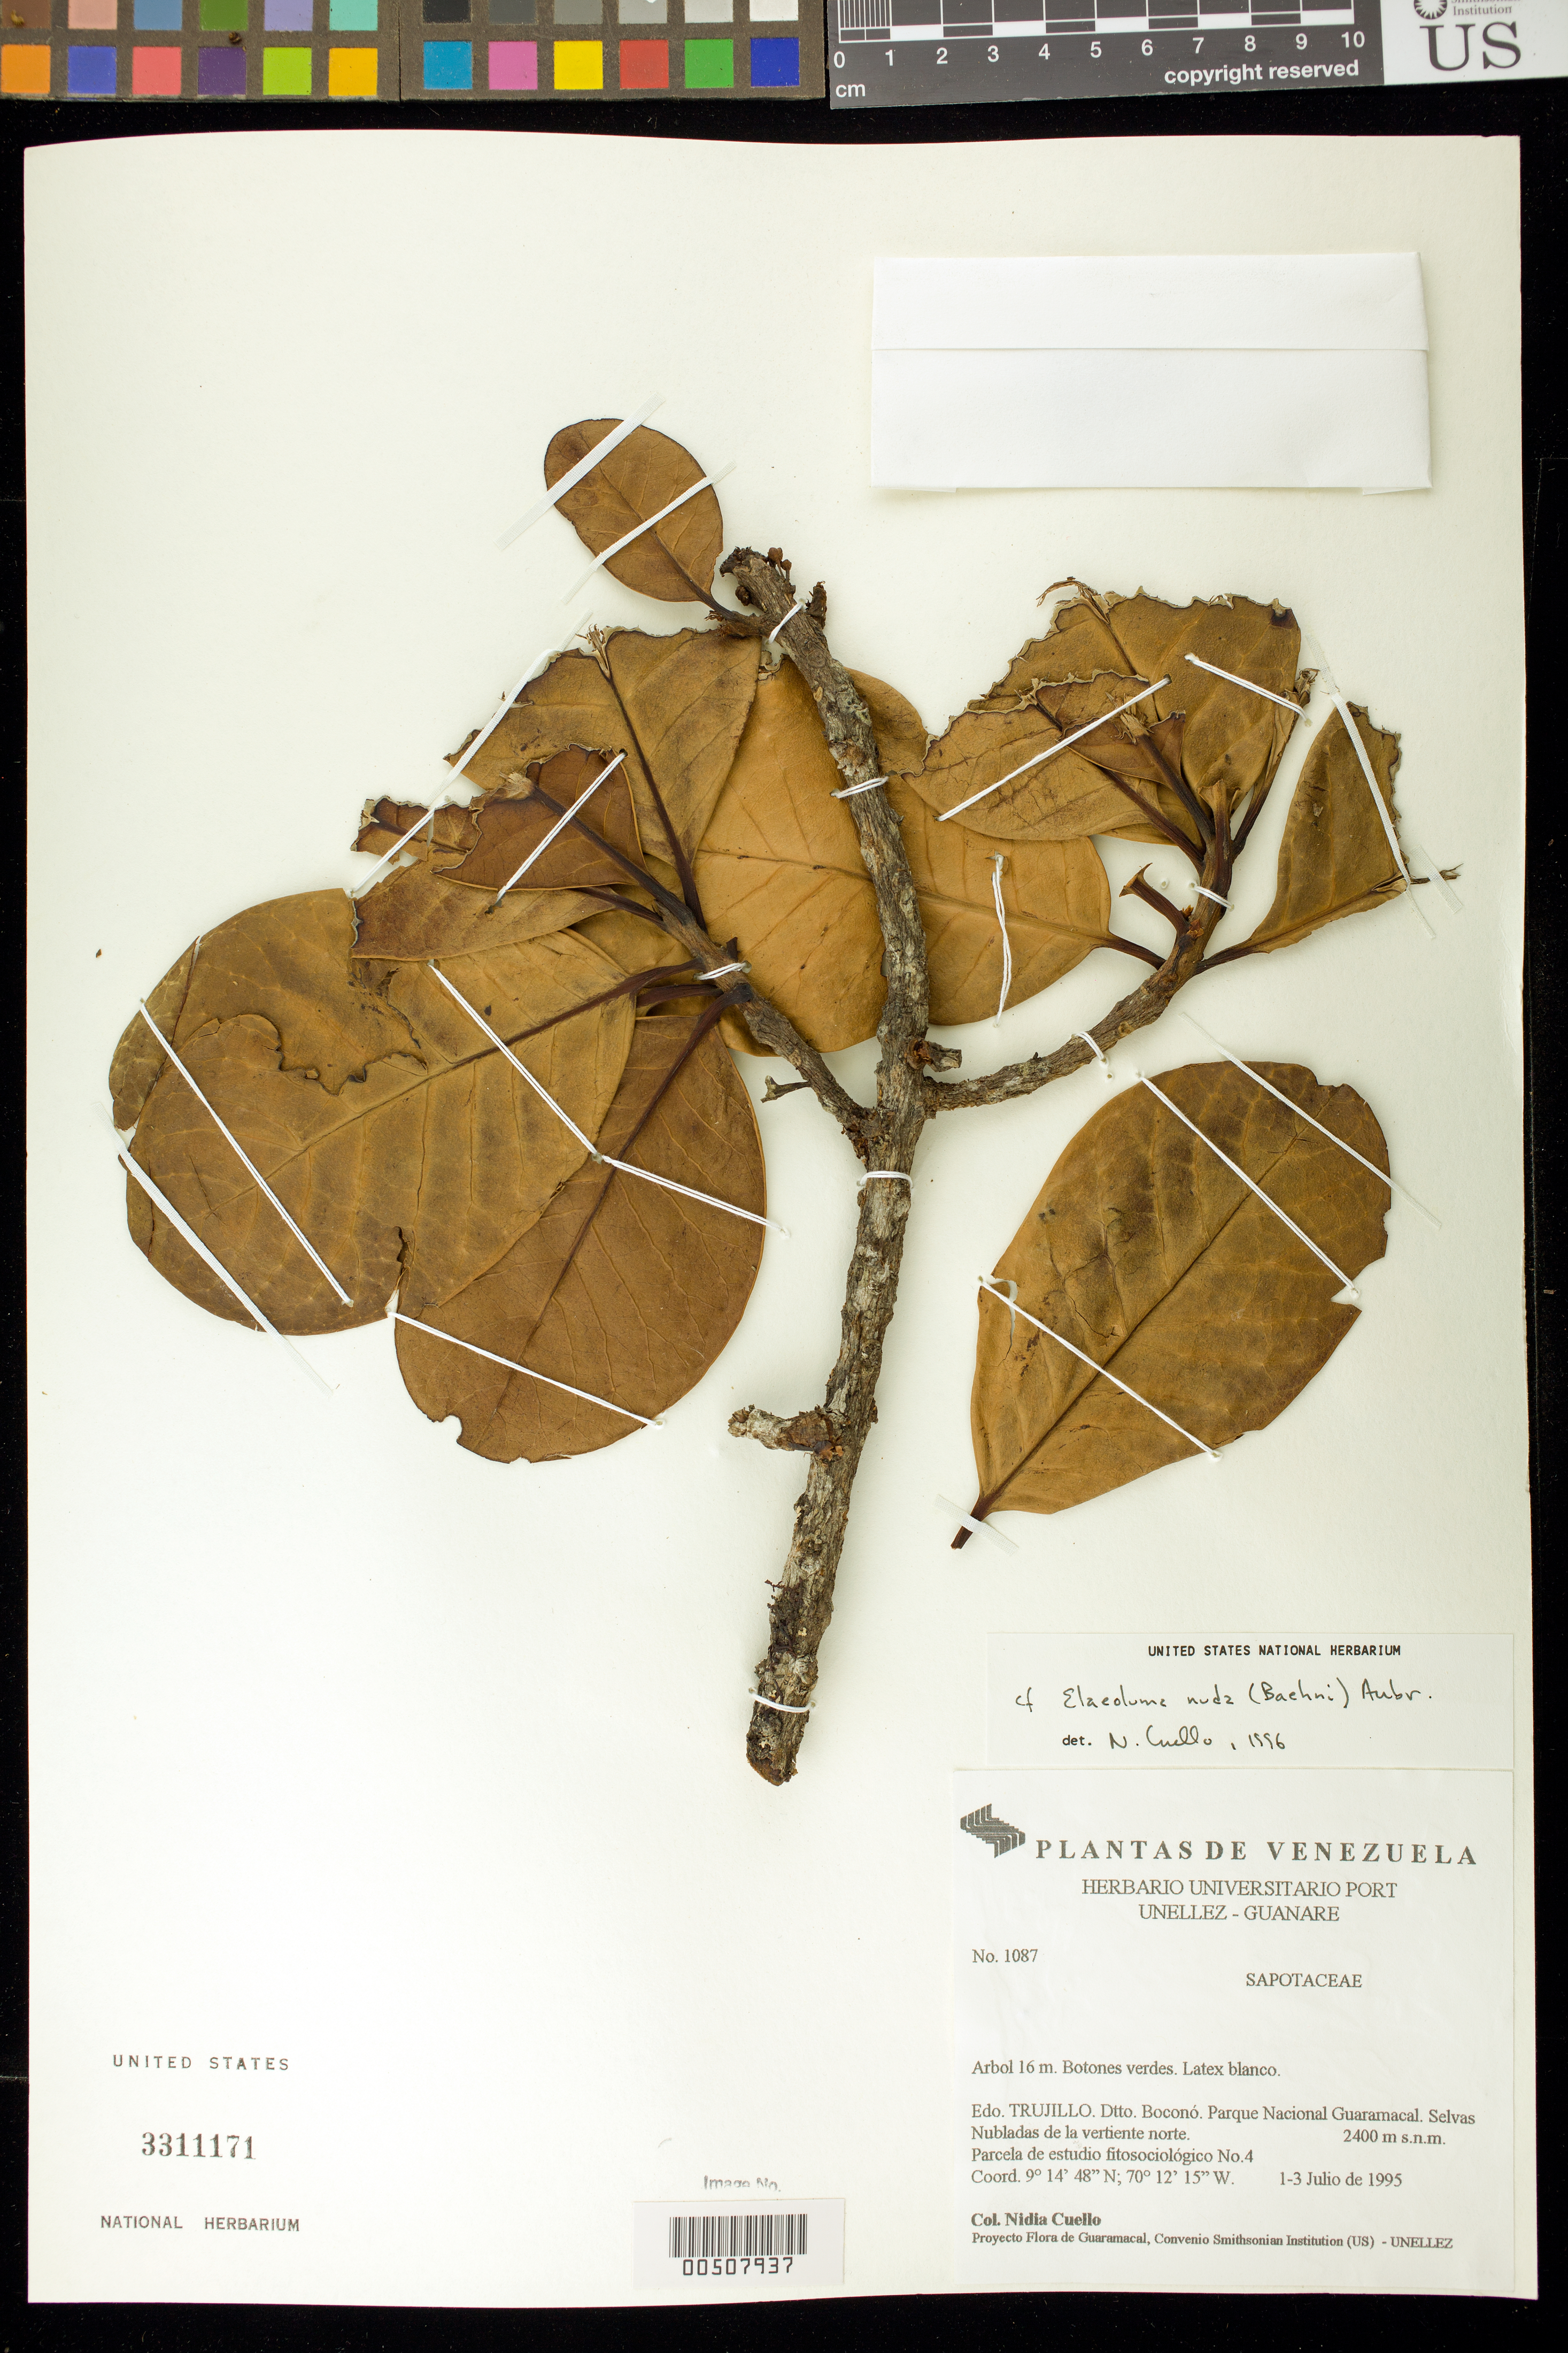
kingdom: Plantae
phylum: Tracheophyta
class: Magnoliopsida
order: Ericales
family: Sapotaceae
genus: Elaeoluma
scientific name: Elaeoluma nuda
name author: (Baehni) Aubrév.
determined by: Cuello, Nidia L.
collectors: N. L. Cuello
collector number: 1087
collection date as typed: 01 Jul 1995 to 03 Jul 1995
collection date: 1995-07-01/1995-07-03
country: Venezuela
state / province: Trujillo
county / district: Boconó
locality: Parque Nacional Guaramacal. Vertiente N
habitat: Selvas Nubladas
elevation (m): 2400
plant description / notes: F, K, MO, NY, PORT, US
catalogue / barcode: US 3311171